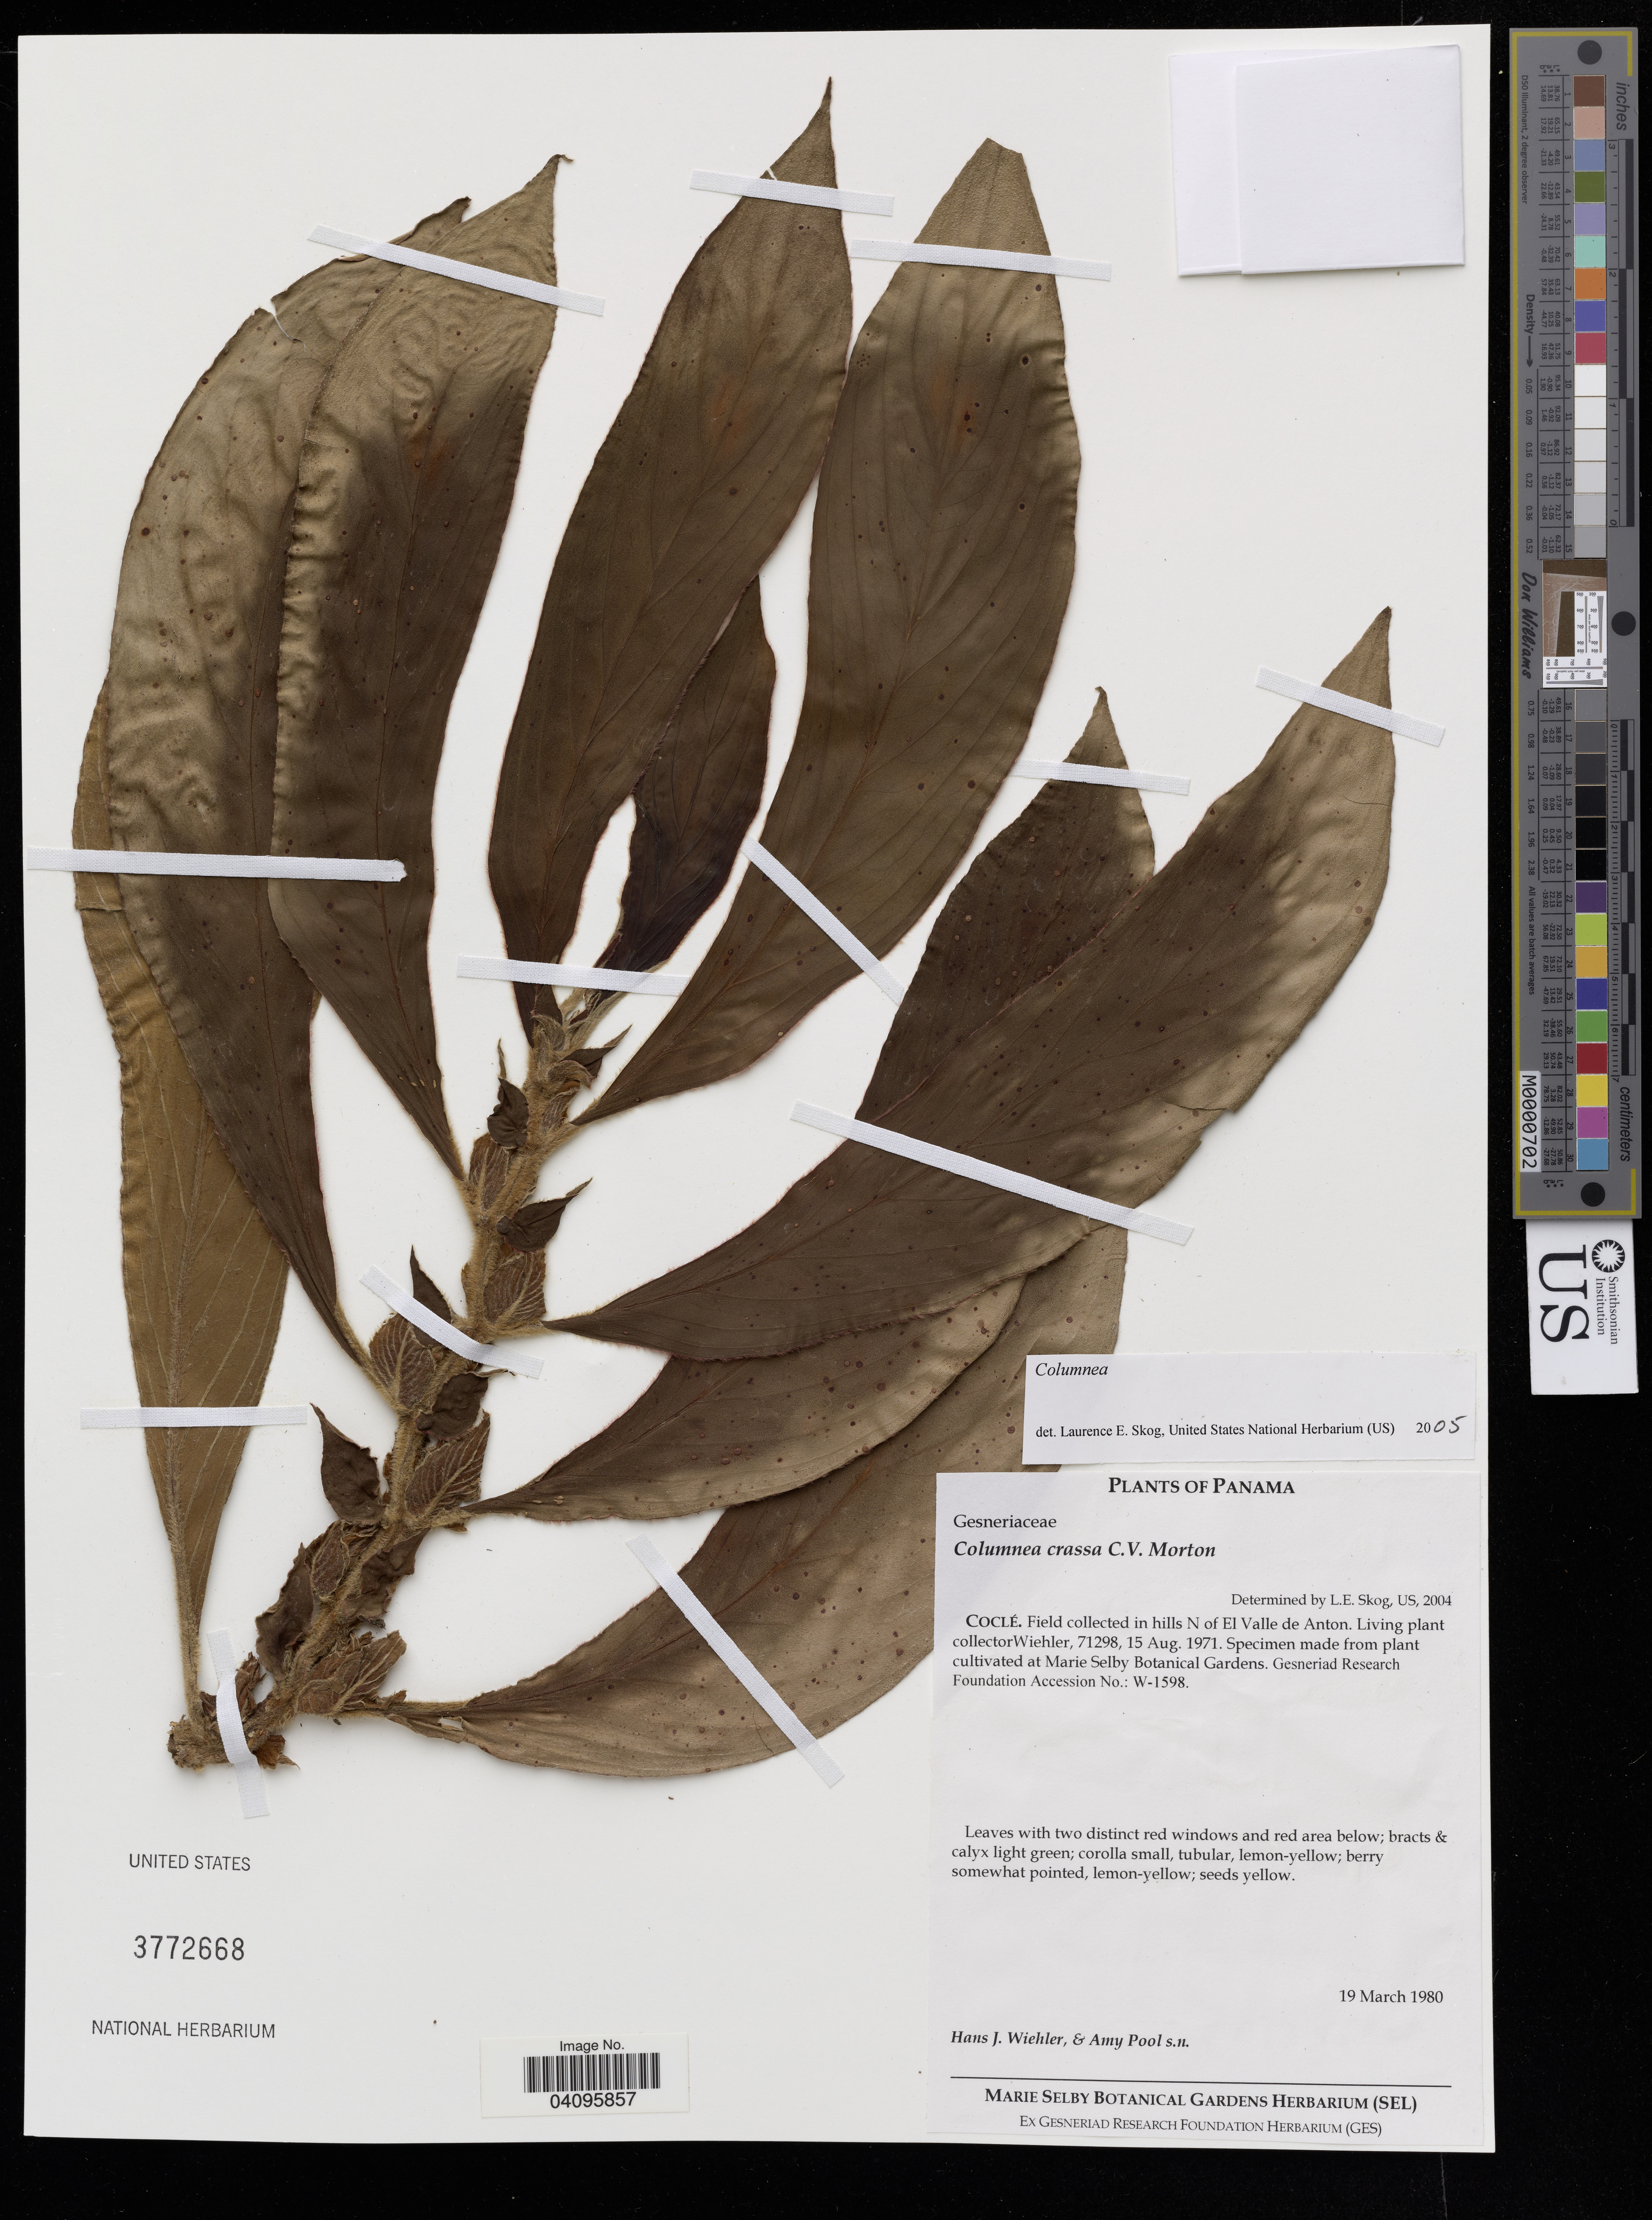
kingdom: Plantae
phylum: Tracheophyta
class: Magnoliopsida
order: Lamiales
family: Gesneriaceae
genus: Columnea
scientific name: Columnea crassa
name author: C.V. Morton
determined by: Skog, Laurence E.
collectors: Wiehler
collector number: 71298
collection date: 1971-08-15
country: Panama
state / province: Cocle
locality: Field collected in hills N of El Valle de Anton. Specimen made from plant cultivated at Marie Selby Botanical Gardens. Gesneriad Research Foundation Accession No.: W-1598.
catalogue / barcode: US 3772668